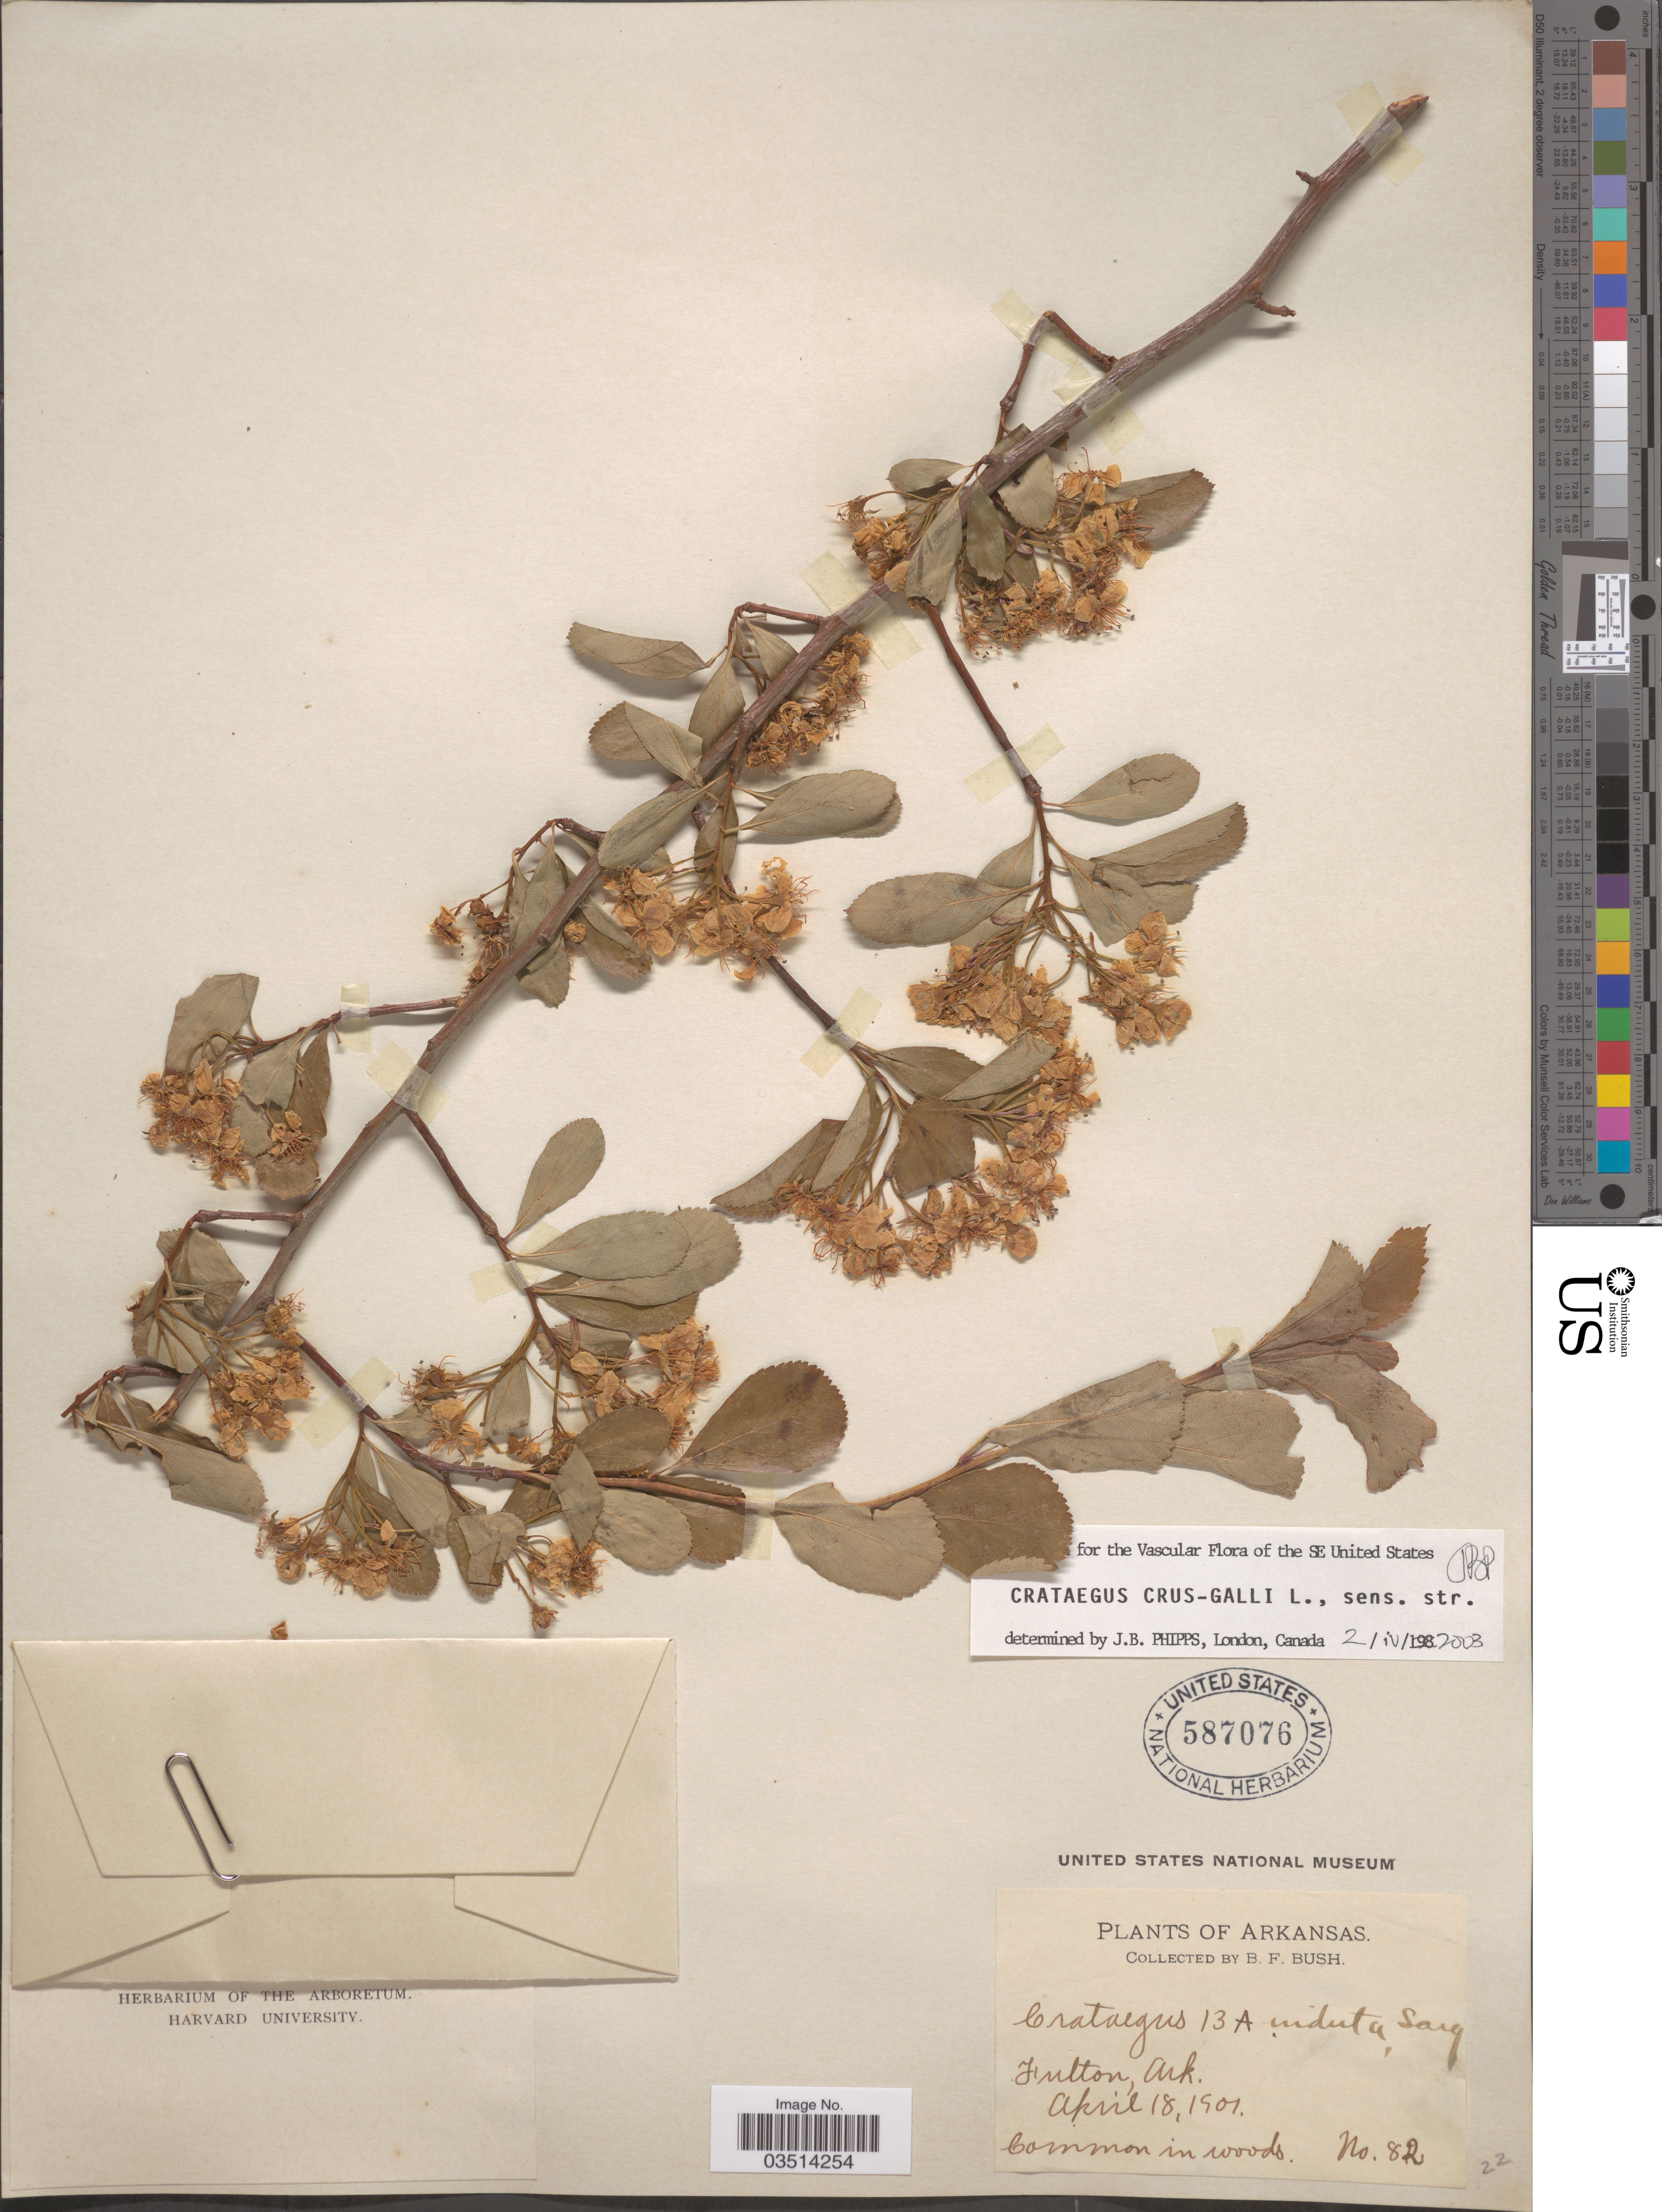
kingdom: Plantae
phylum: Tracheophyta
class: Magnoliopsida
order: Rosales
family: Rosaceae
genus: Crataegus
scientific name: Crataegus crus-galli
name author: L.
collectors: B. F. Bush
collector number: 82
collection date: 1901-04-18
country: United States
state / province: Arkansas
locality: Julton, Ark.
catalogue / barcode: US 587076